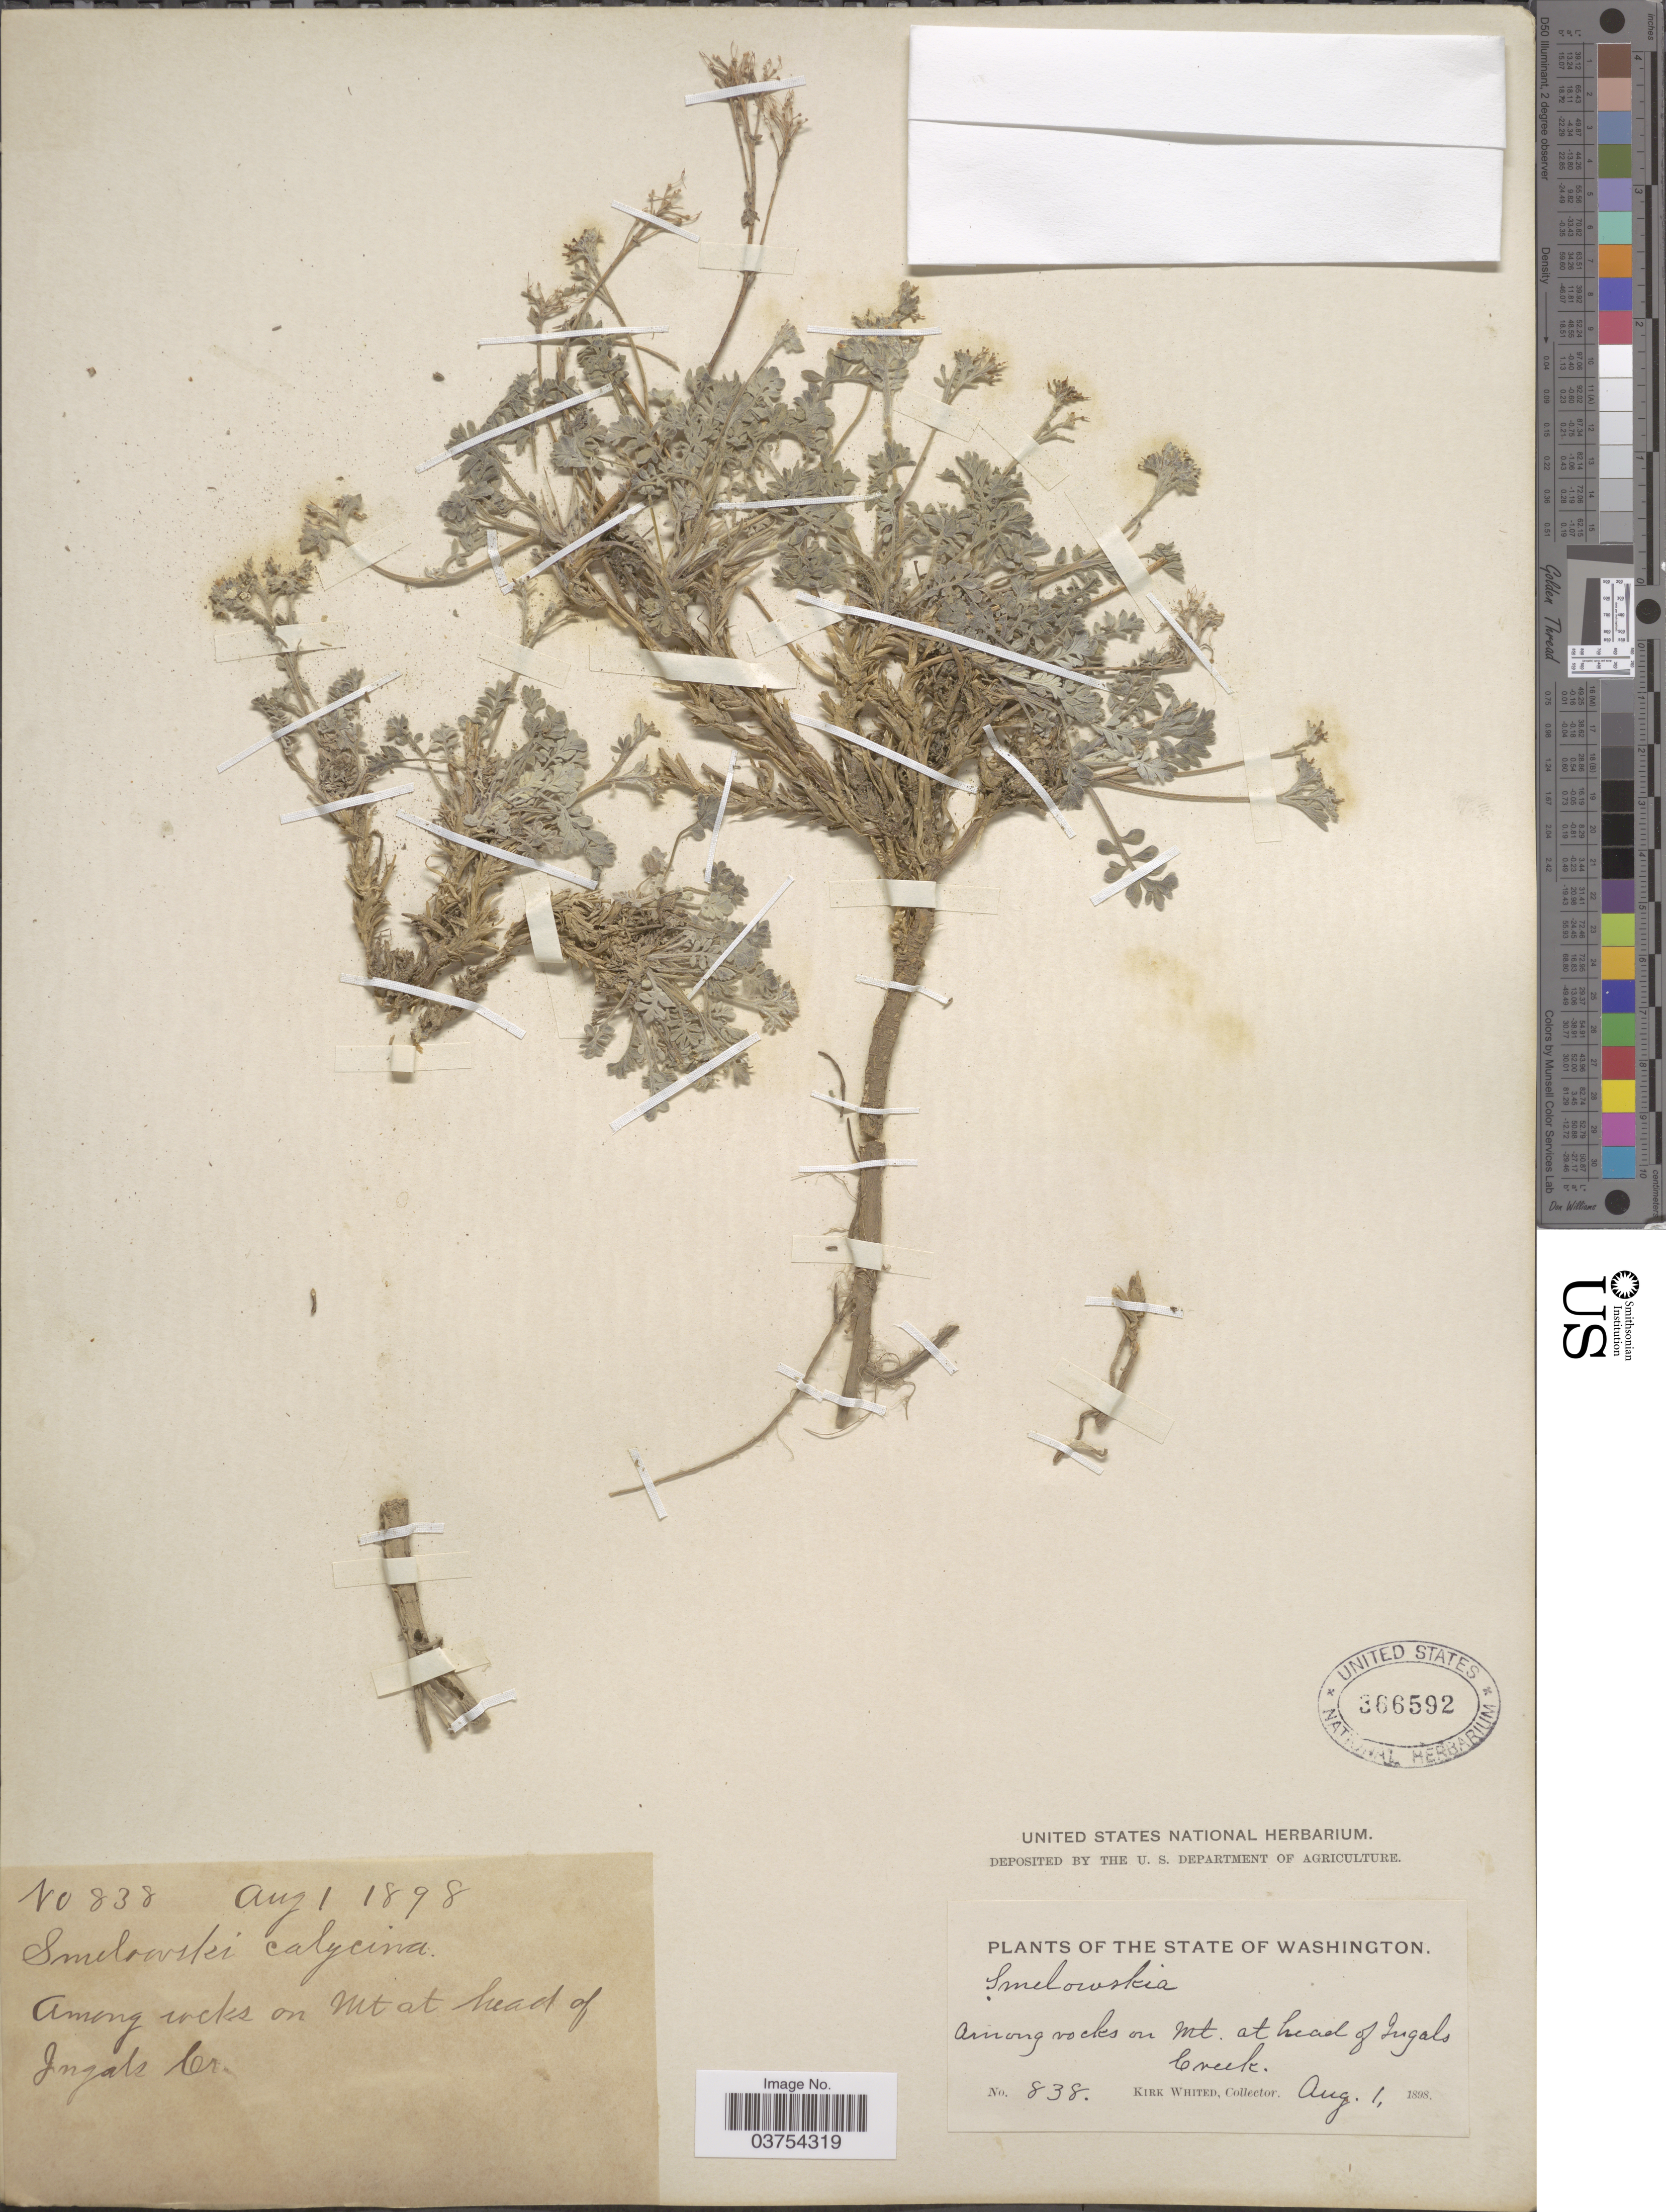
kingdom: Plantae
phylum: Tracheophyta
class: Magnoliopsida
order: Brassicales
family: Brassicaceae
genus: Smelowskia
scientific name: Smelowskia calycina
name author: (Stephan) C.A. Mey.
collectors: K. Whited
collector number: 838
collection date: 1898-08-01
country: United States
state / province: Washington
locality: Among rocks on Mt. at head of Ingals Creek.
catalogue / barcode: US 366592